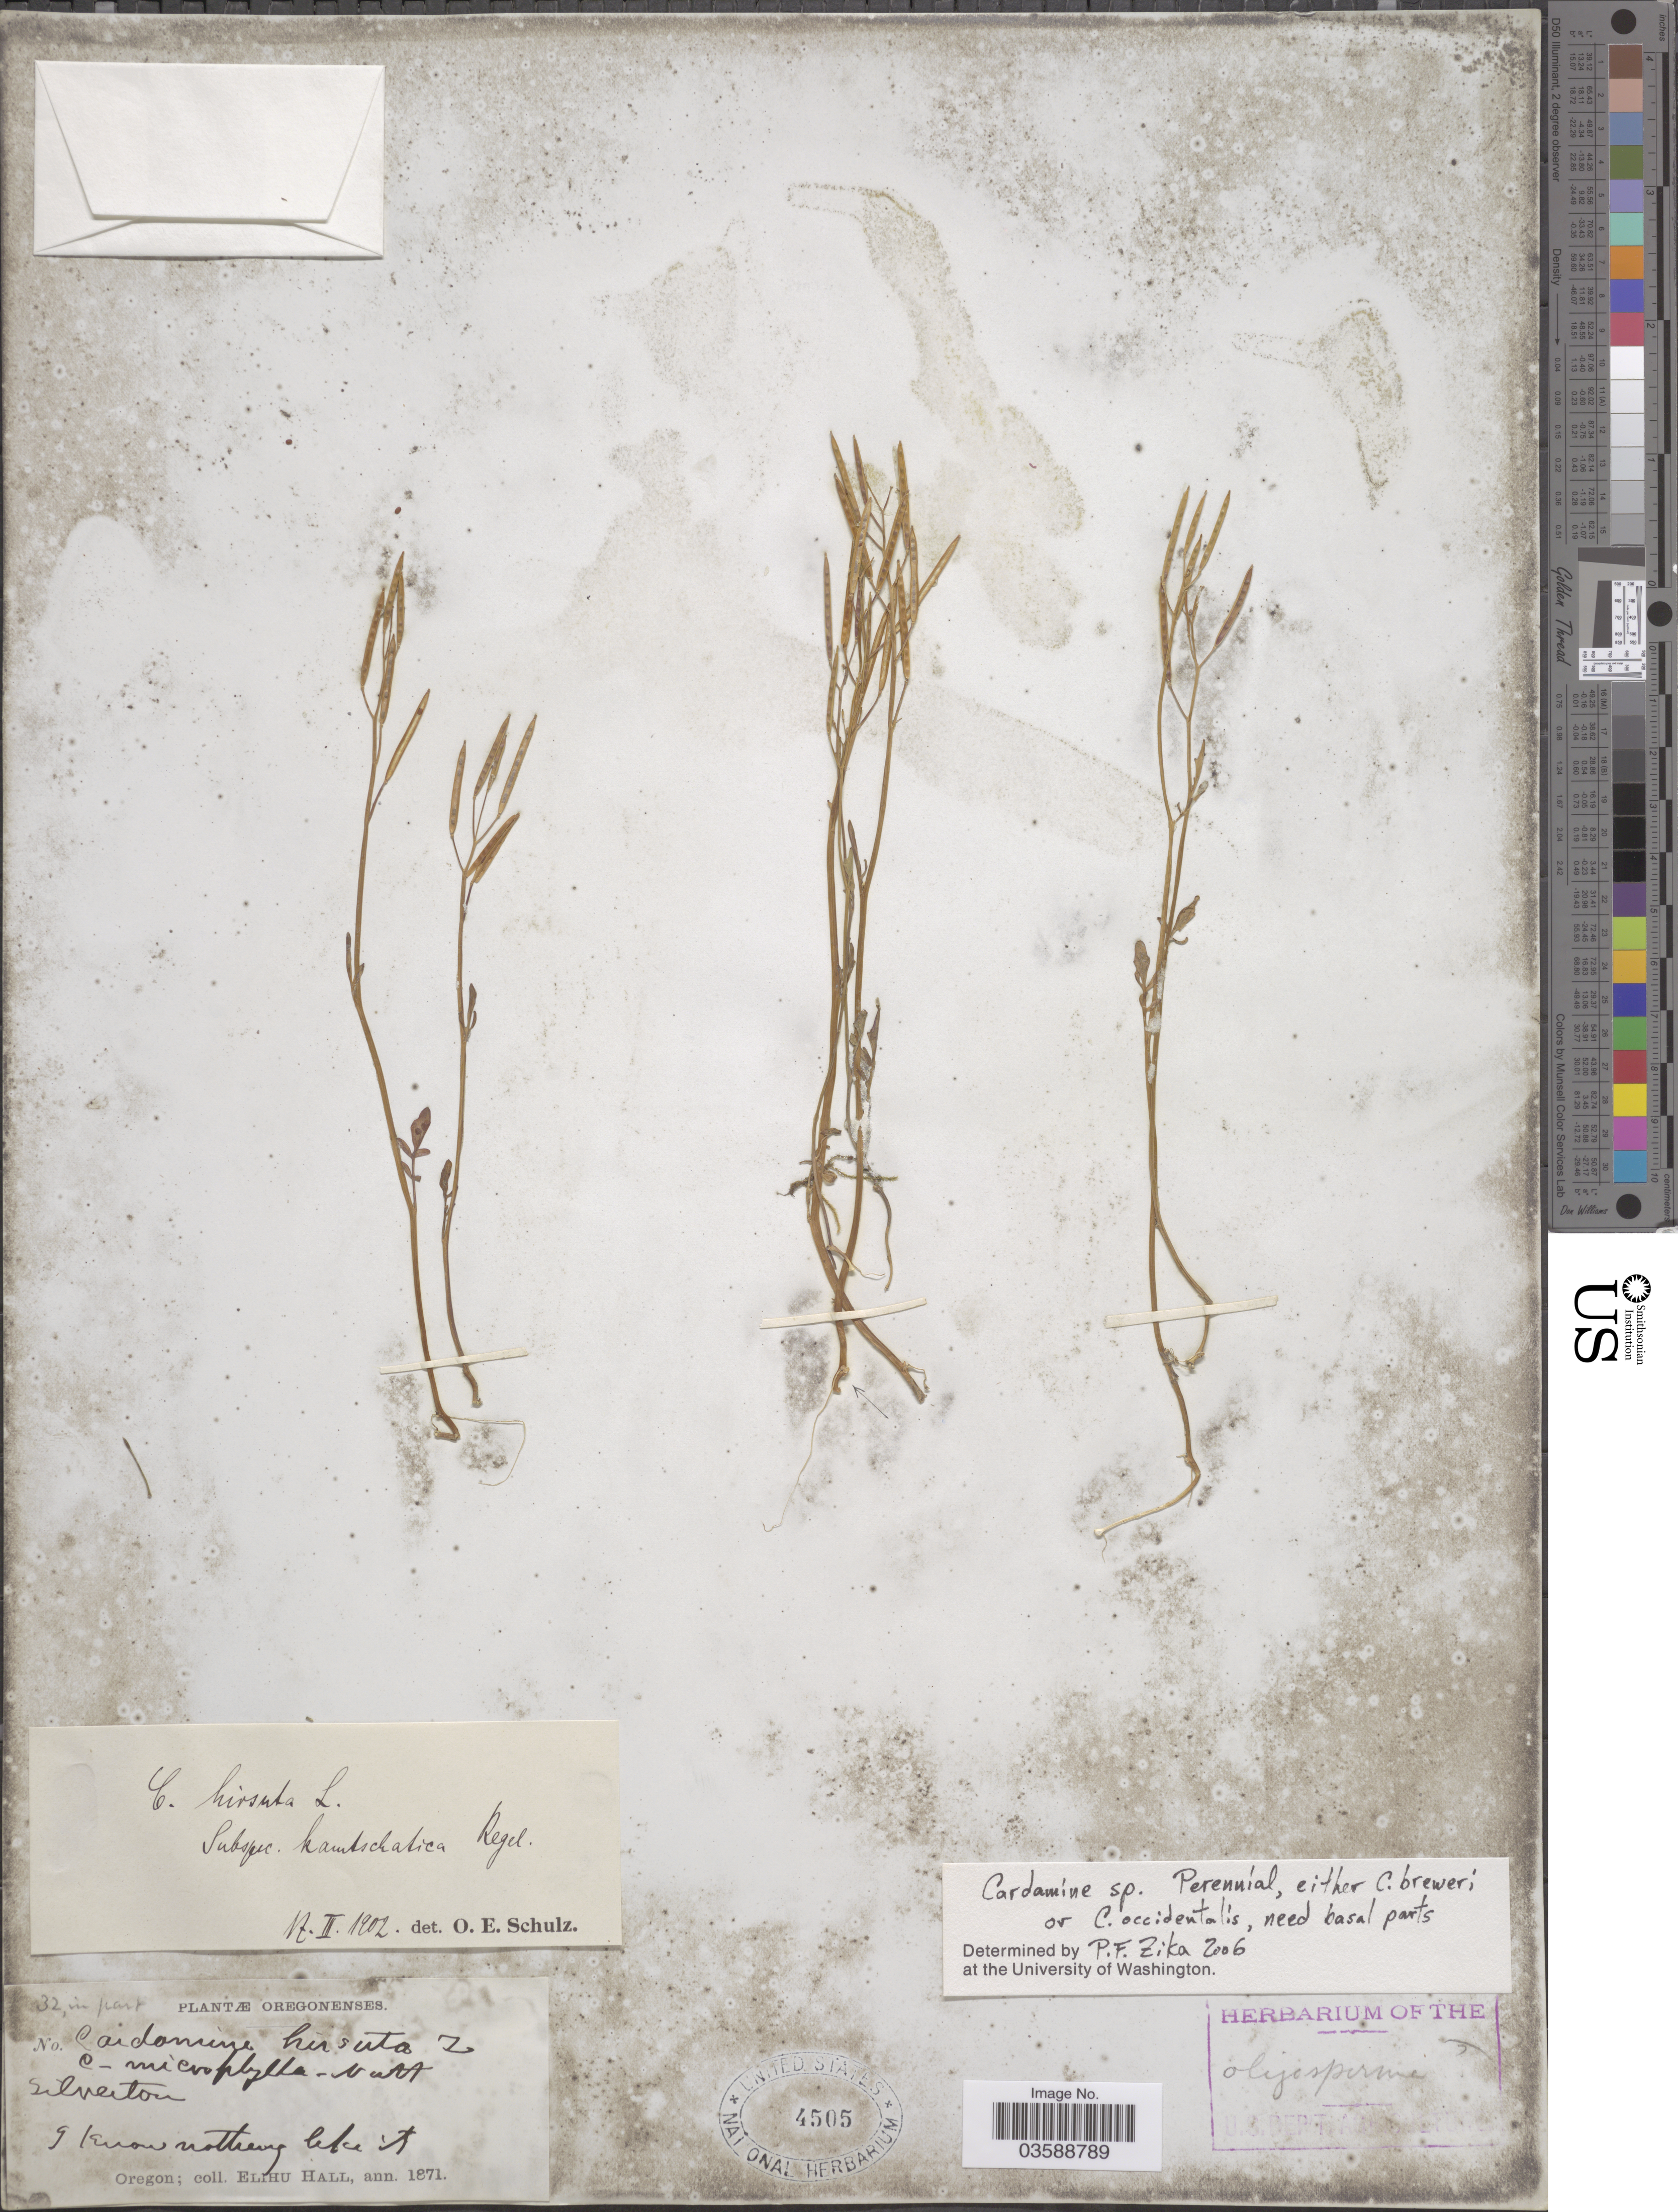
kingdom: Plantae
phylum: Tracheophyta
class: Magnoliopsida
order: Brassicales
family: Brassicaceae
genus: Cardamine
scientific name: Cardamine breweri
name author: S. Watson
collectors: E. Hall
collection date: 1871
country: United States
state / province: Oregon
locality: Silverton.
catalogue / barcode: US 4505